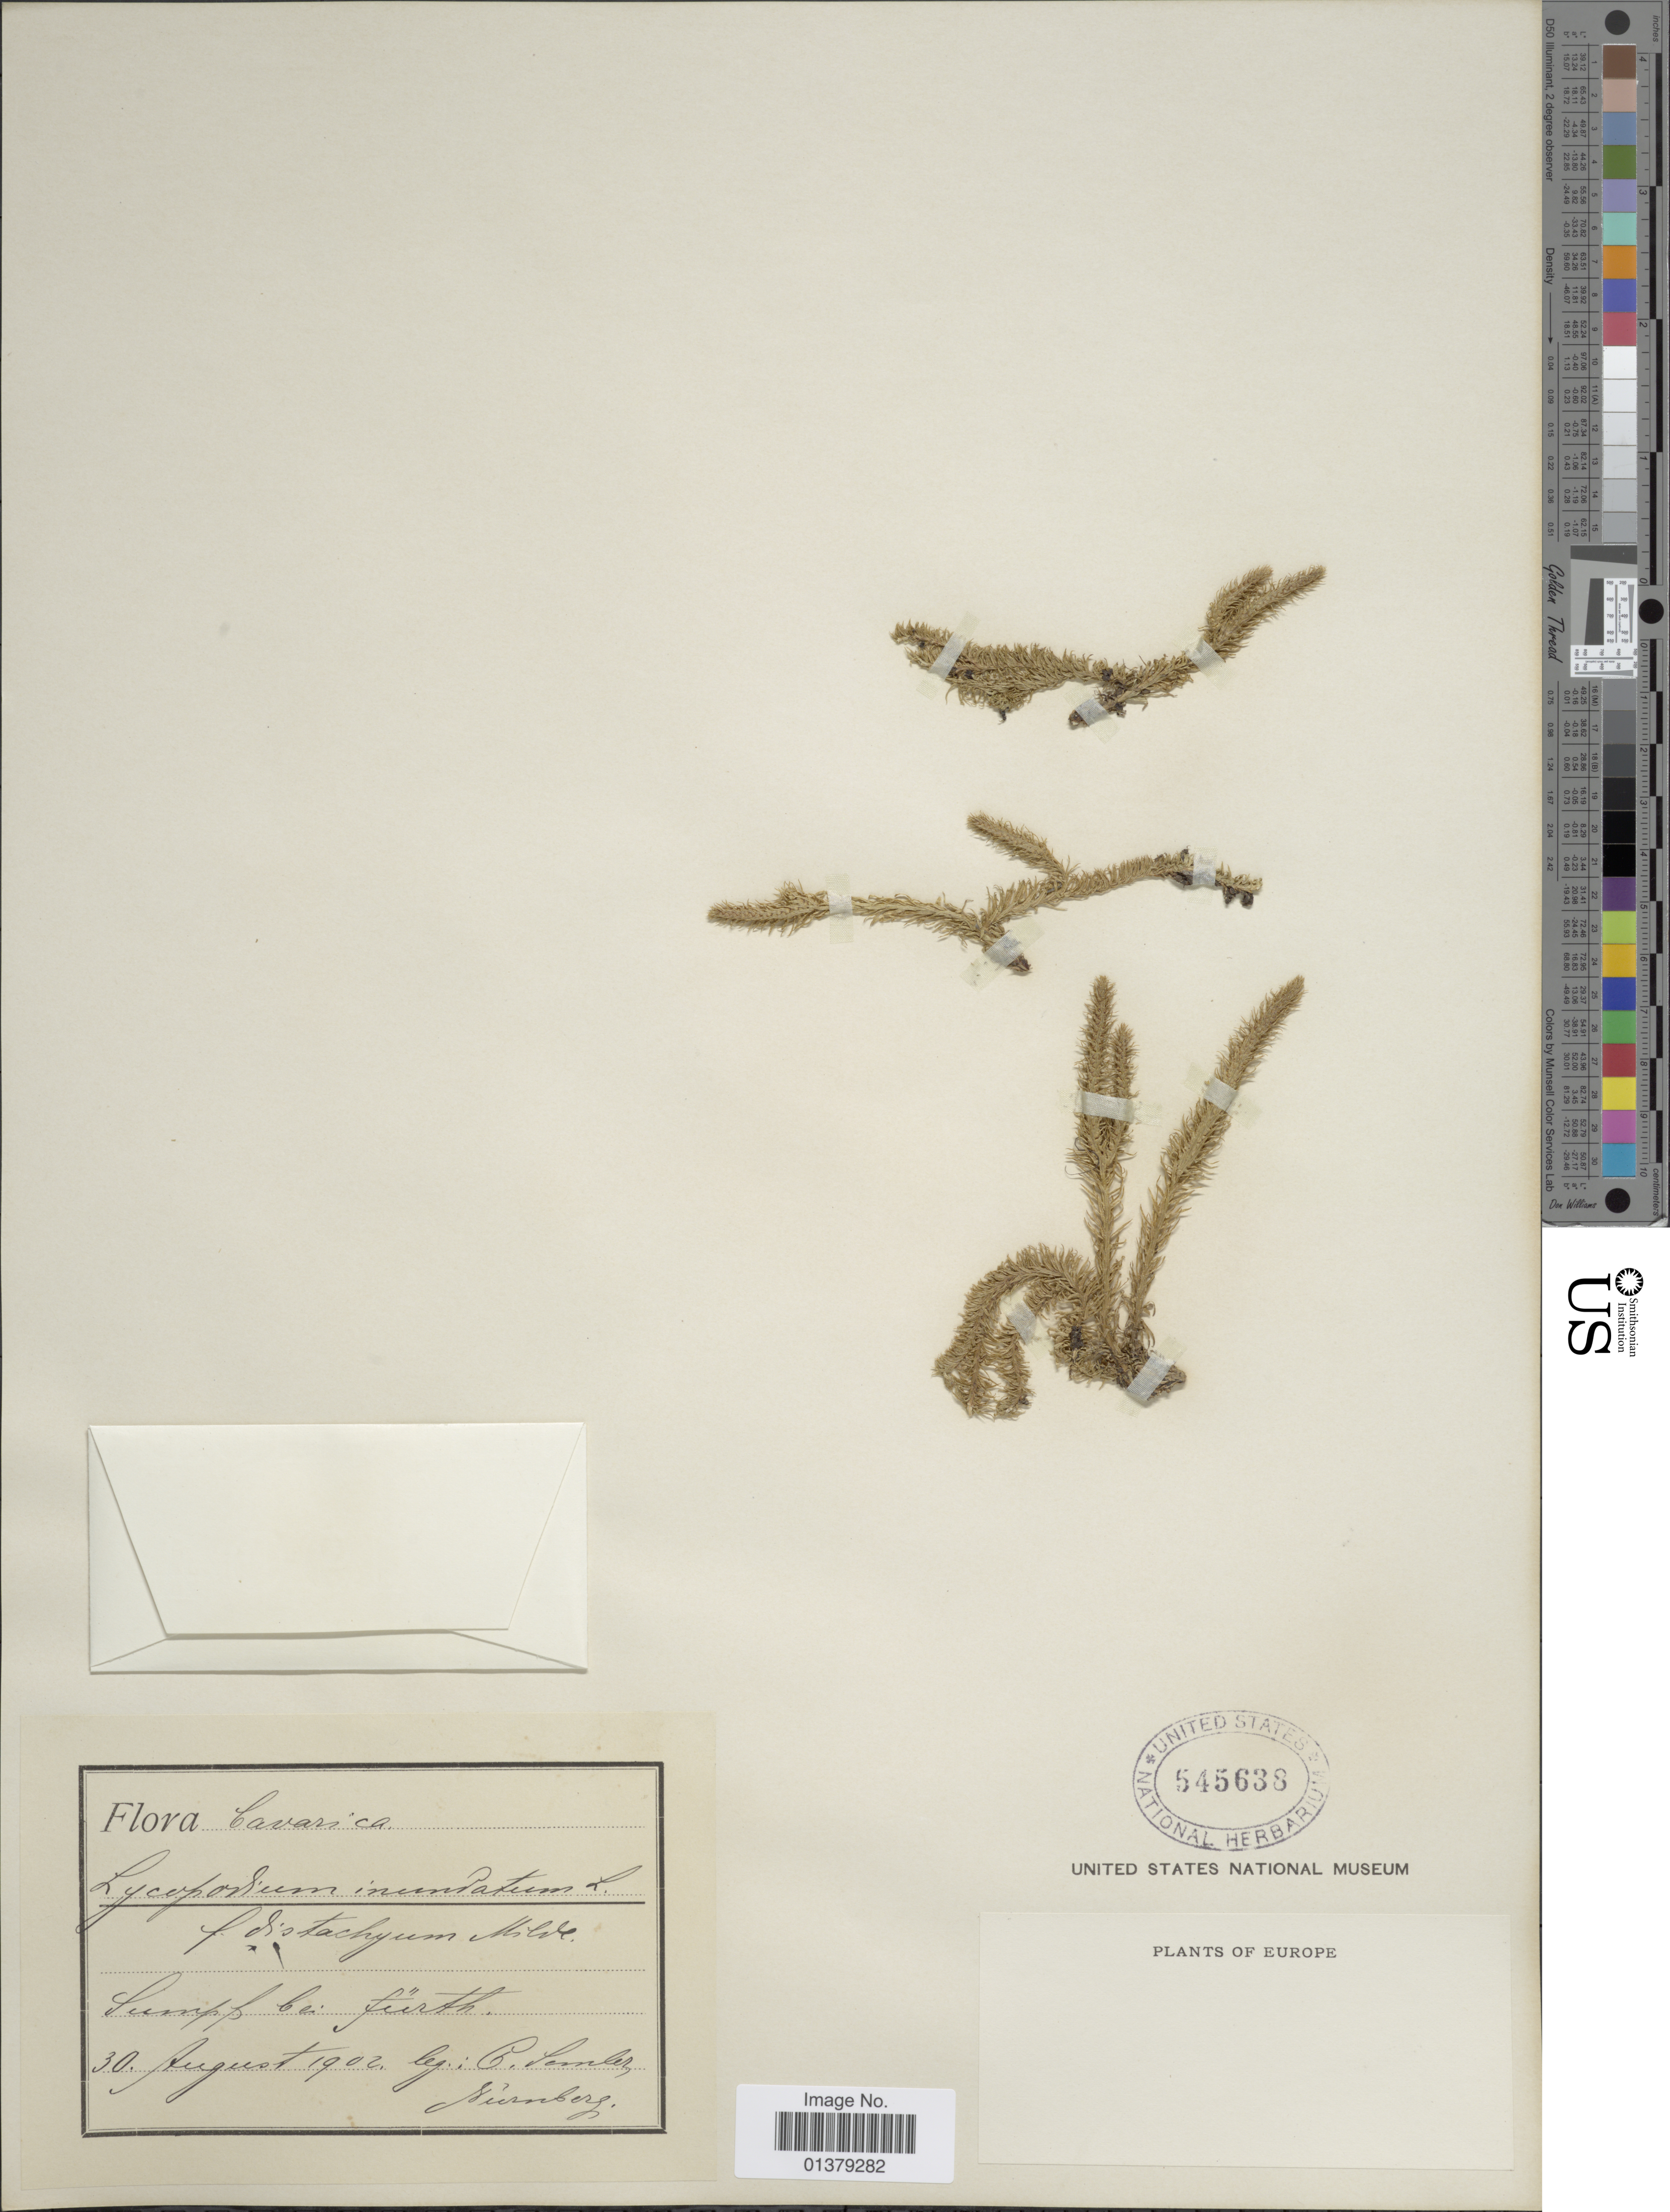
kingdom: Plantae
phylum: Tracheophyta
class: Lycopodiopsida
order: Lycopodiales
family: Lycopodiaceae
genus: Lycopodiella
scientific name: Lycopodiella inundata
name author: (L.) Holub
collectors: C. Semler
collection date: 1902-08-30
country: Germany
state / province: Bayern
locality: Bavarica Sumpf bei Fürth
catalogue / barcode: US 545638